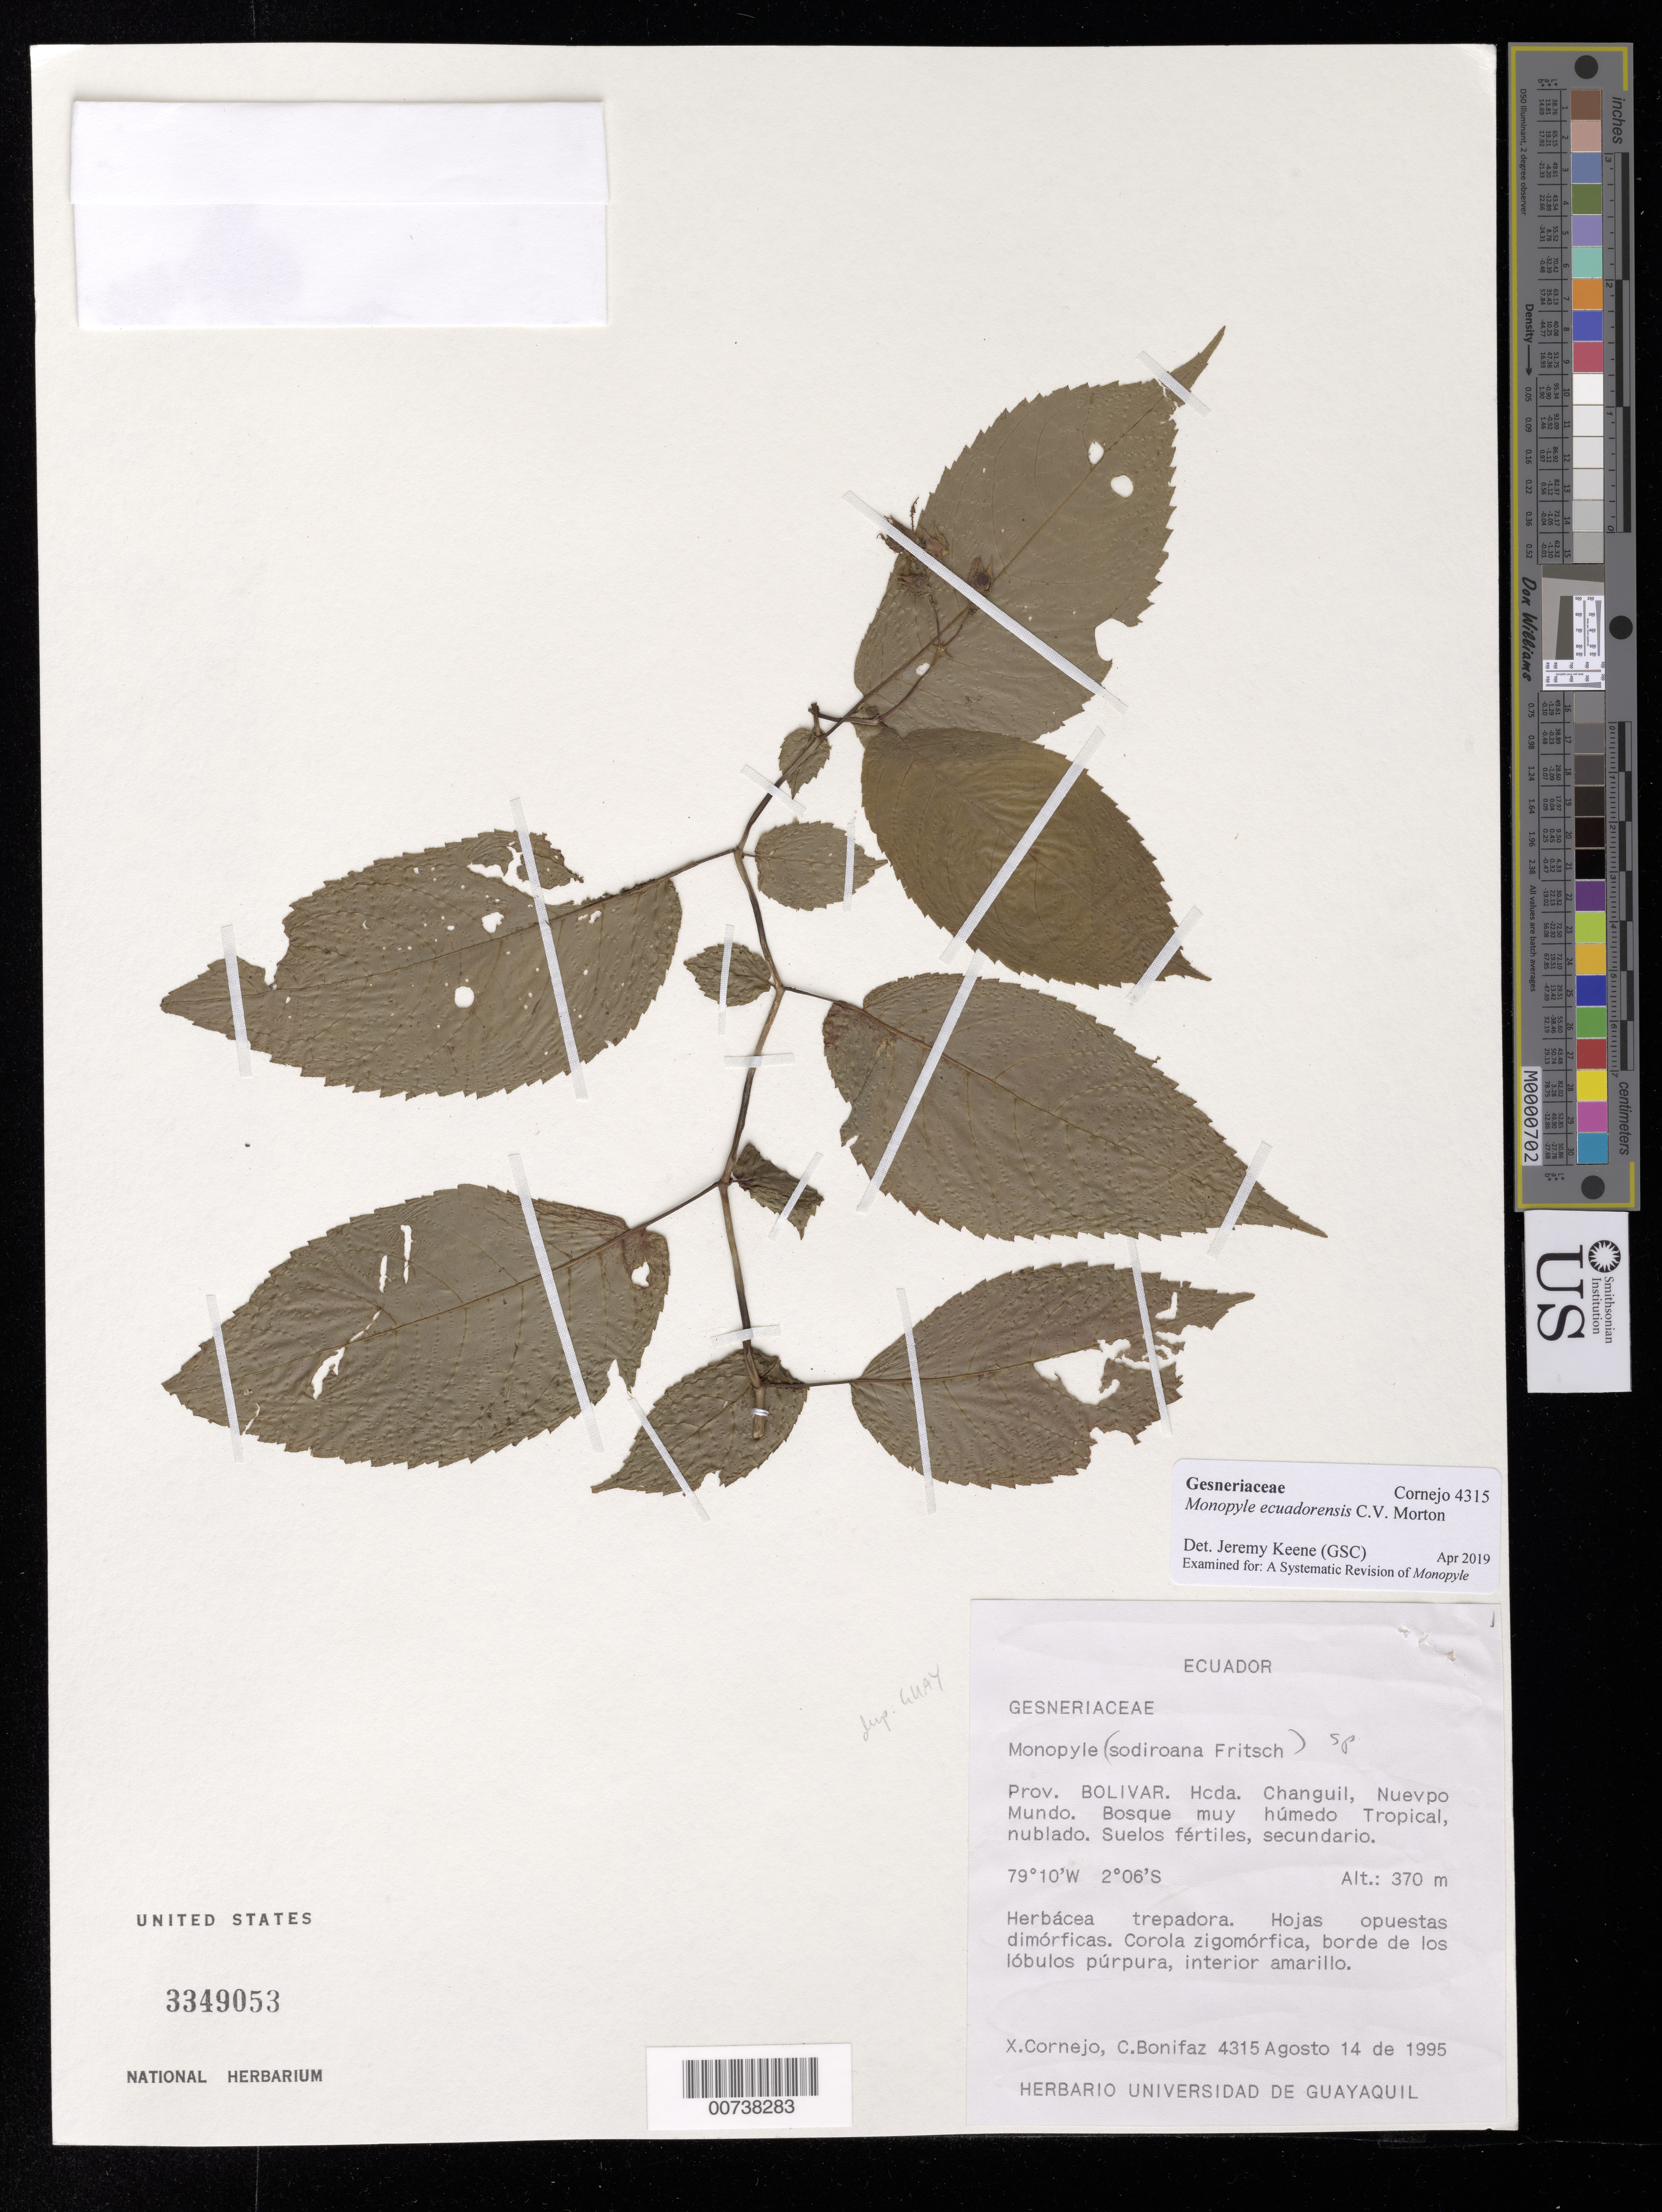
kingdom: Plantae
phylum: Tracheophyta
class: Magnoliopsida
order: Lamiales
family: Gesneriaceae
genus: Monopyle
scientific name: Monopyle ecuadorensis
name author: C.V. Morton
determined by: Keene, J.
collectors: X. F. Cornejo & C. Bonifaz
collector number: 4315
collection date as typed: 14 Aug 1995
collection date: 1995-08-14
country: Ecuador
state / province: Bolivar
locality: Hcda. Changuil, Nuevo Mundo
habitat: Bosque muy húmedo tropical, nublado; suelos fértiles, secundario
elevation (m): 300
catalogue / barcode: US 3349053